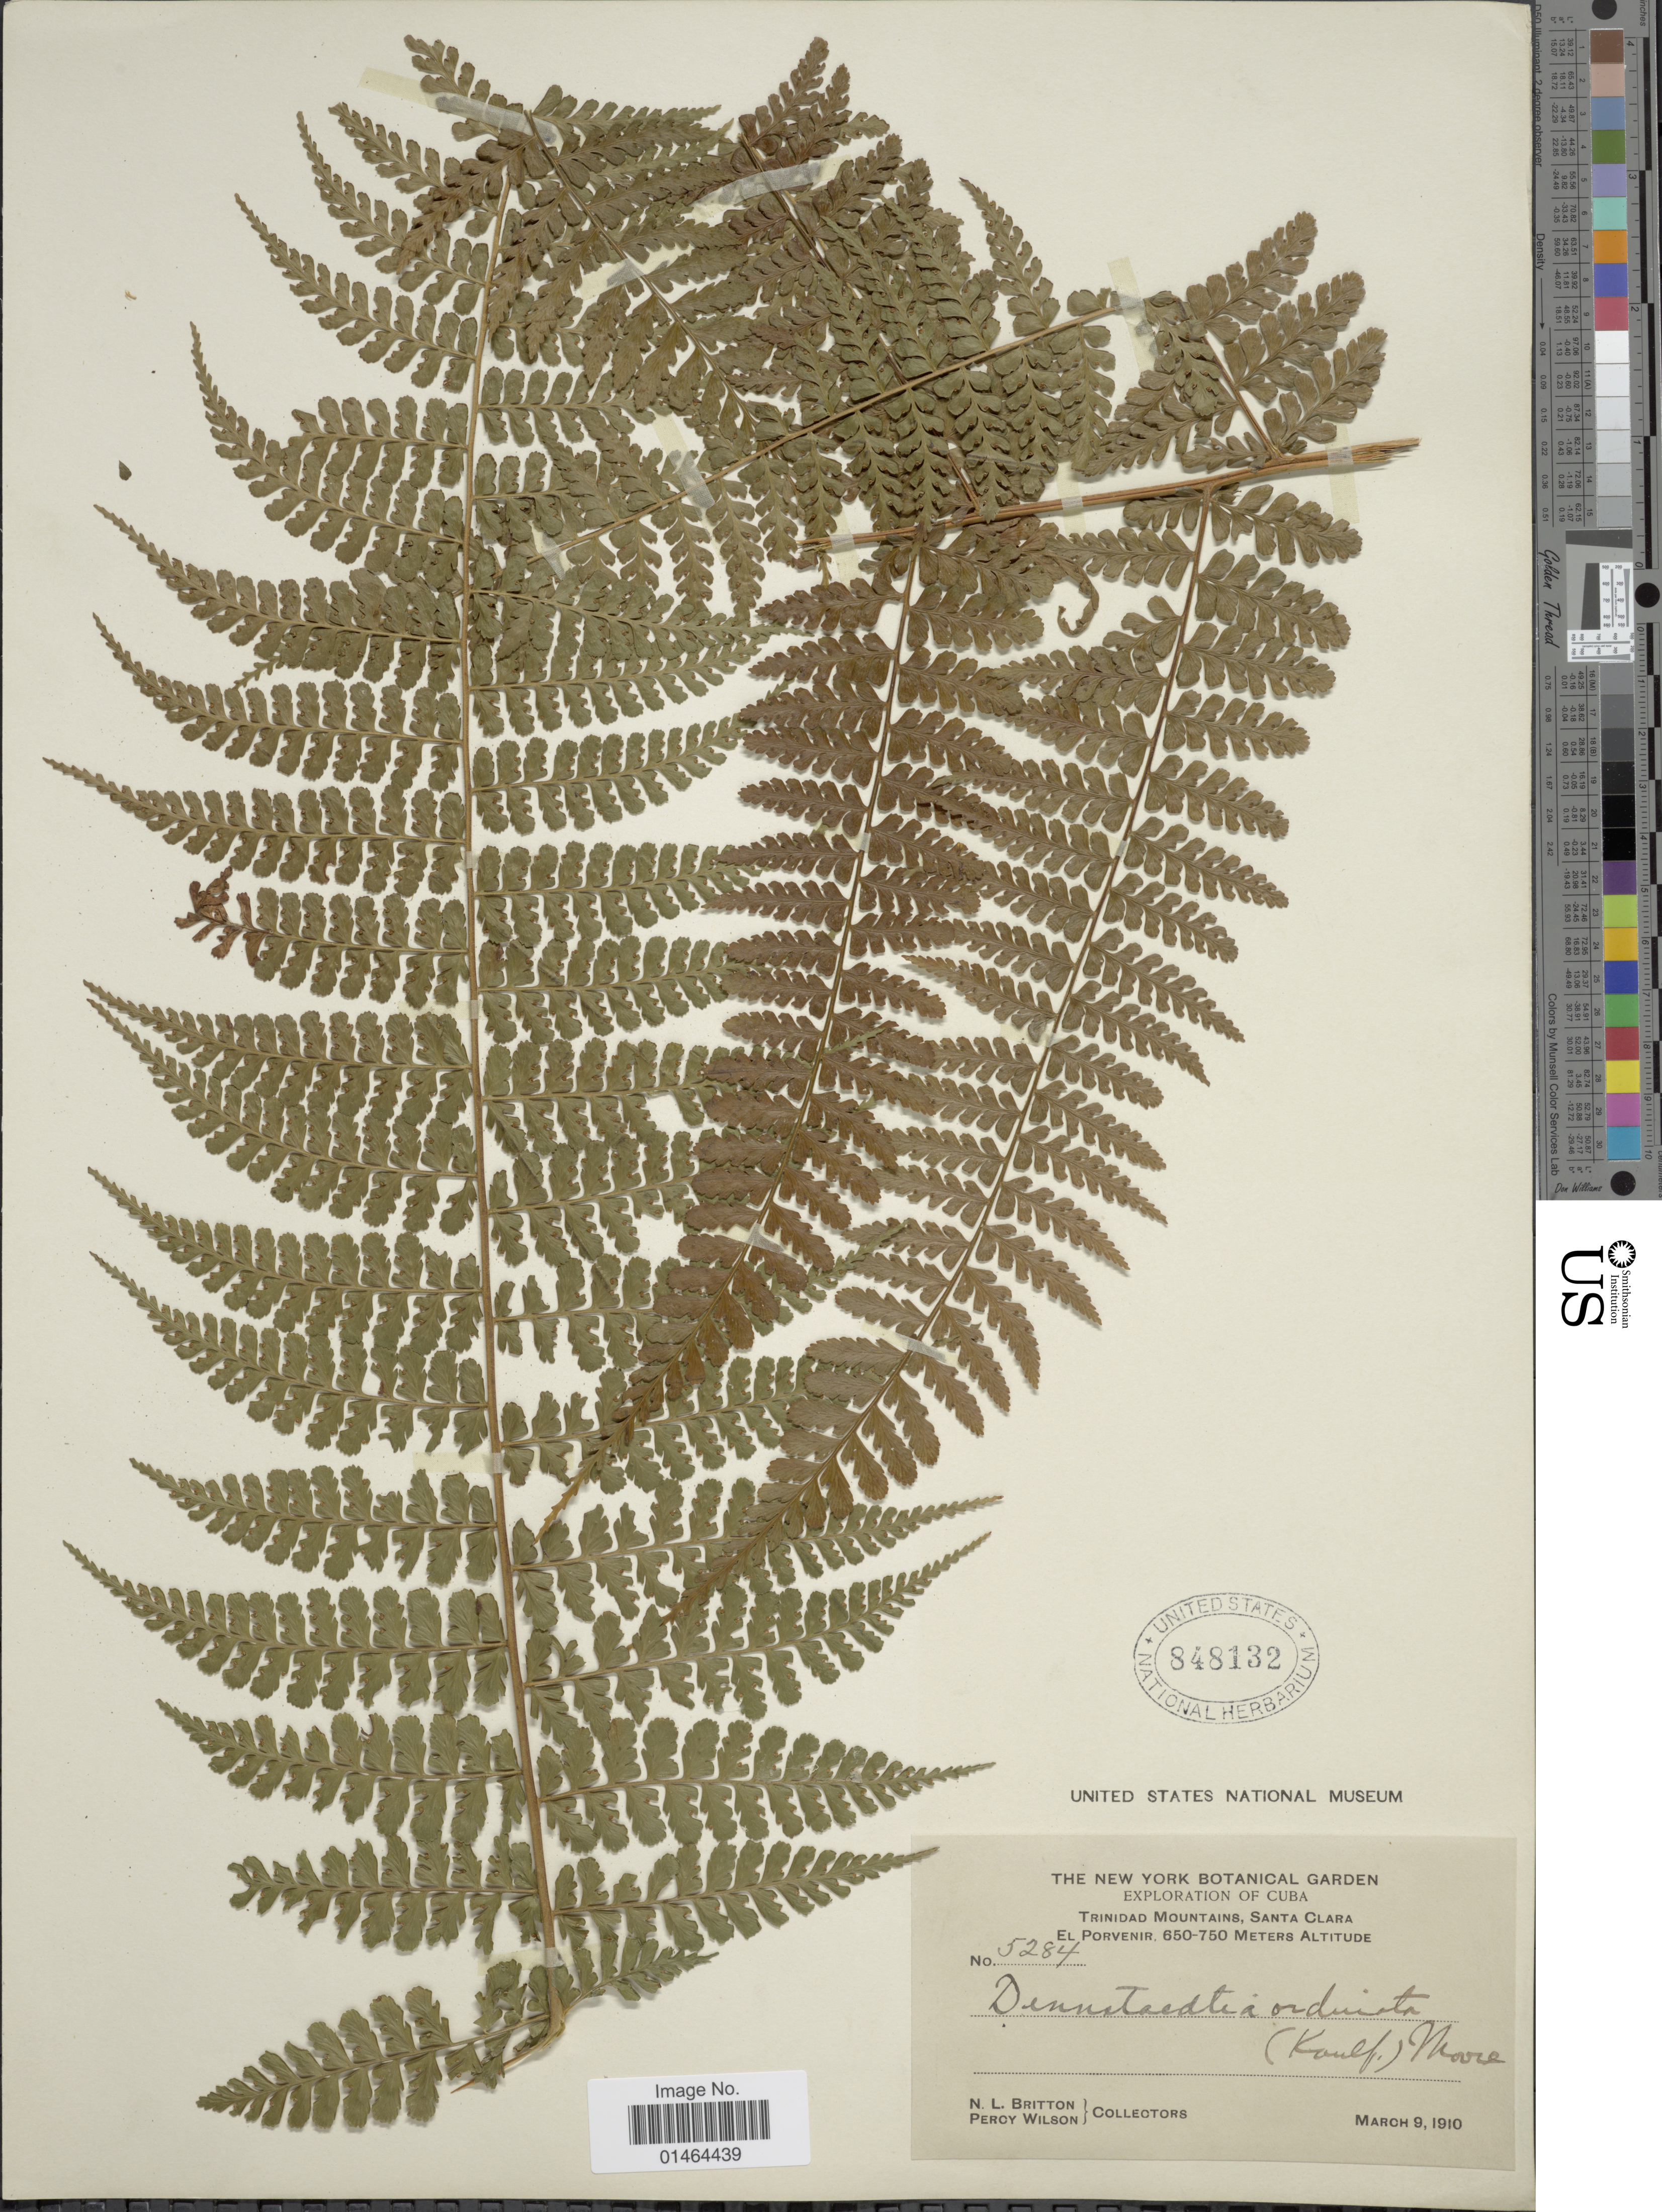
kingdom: Plantae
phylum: Tracheophyta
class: Polypodiopsida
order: Polypodiales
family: Dennstaedtiaceae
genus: Dennstaedtia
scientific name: Dennstaedtia dissecta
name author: (Sw.) T. Moore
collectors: N. Britton & P. Wilson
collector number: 5284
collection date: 1910-03-09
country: Cuba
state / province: Las Villas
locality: Trinidad Mountains, Santa Clara, el Porvenir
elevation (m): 650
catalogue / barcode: US 848132